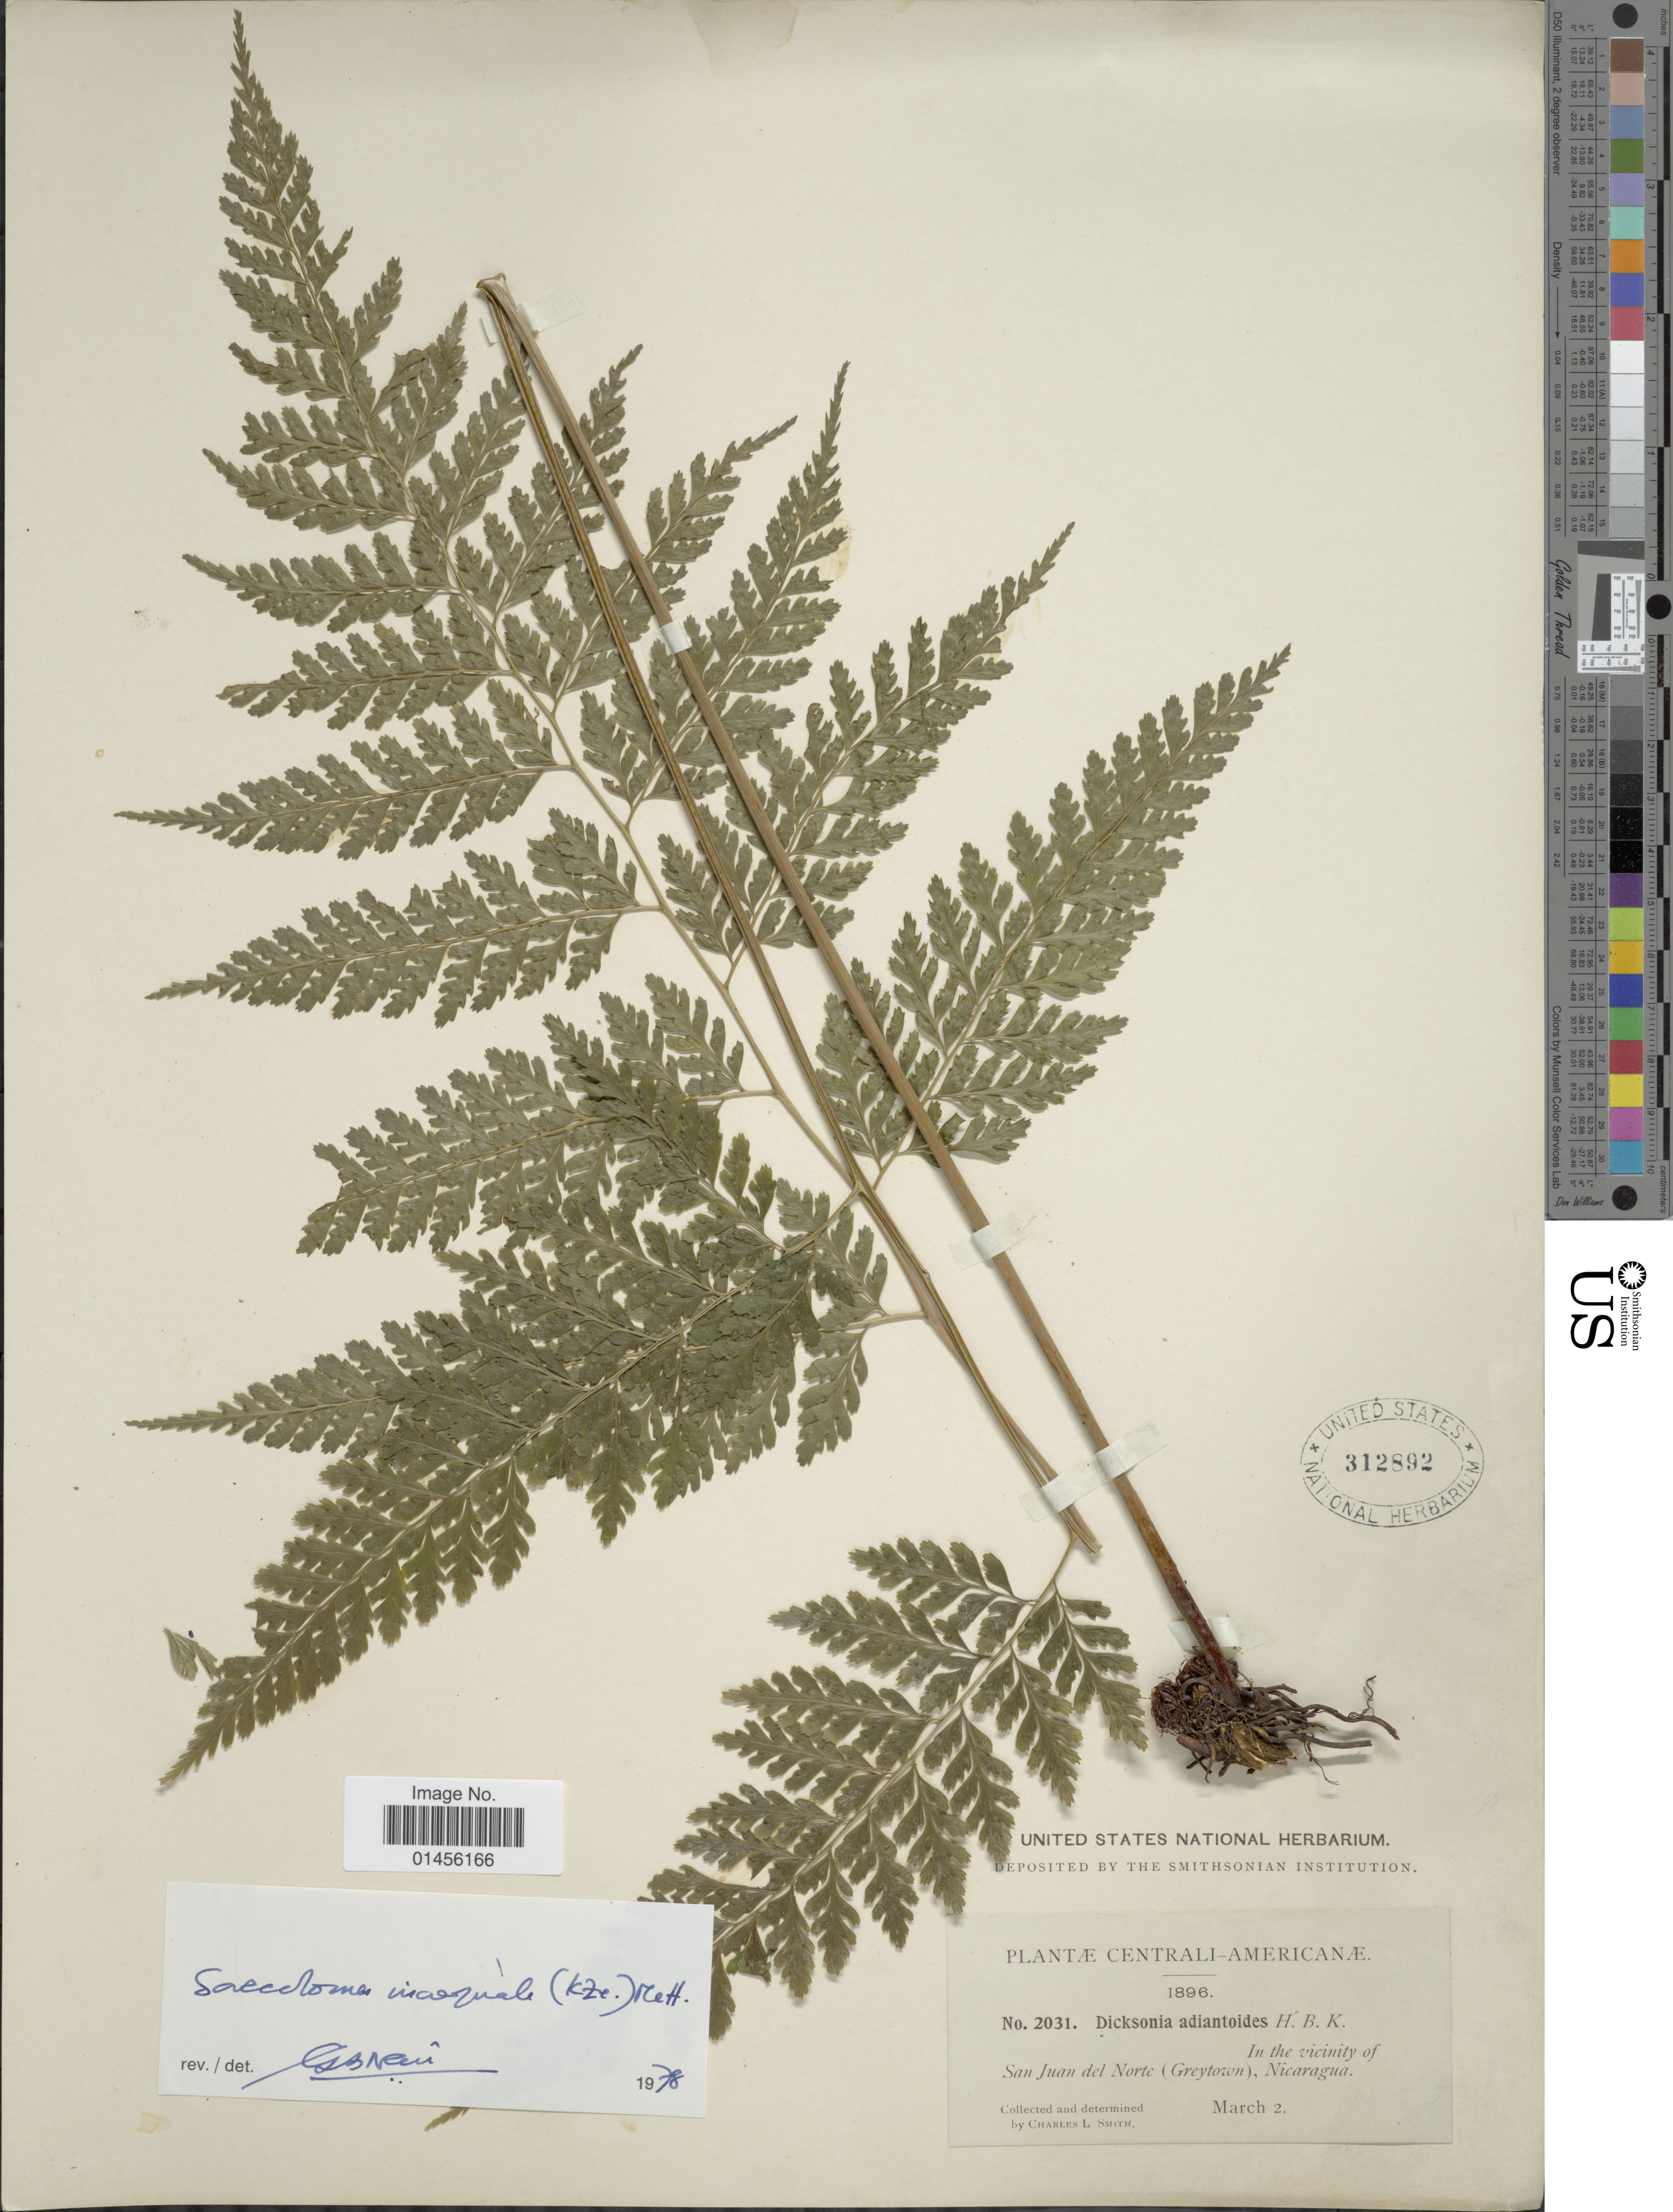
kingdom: Plantae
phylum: Tracheophyta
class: Polypodiopsida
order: Polypodiales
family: Saccolomataceae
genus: Saccoloma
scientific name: Saccoloma inaequale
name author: (Kunze) Mett.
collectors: C. L. Smith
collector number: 2031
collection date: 1896-03-02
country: Nicaragua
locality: In the vicinity of San Juan del Norte (Greytown)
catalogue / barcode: US 312892